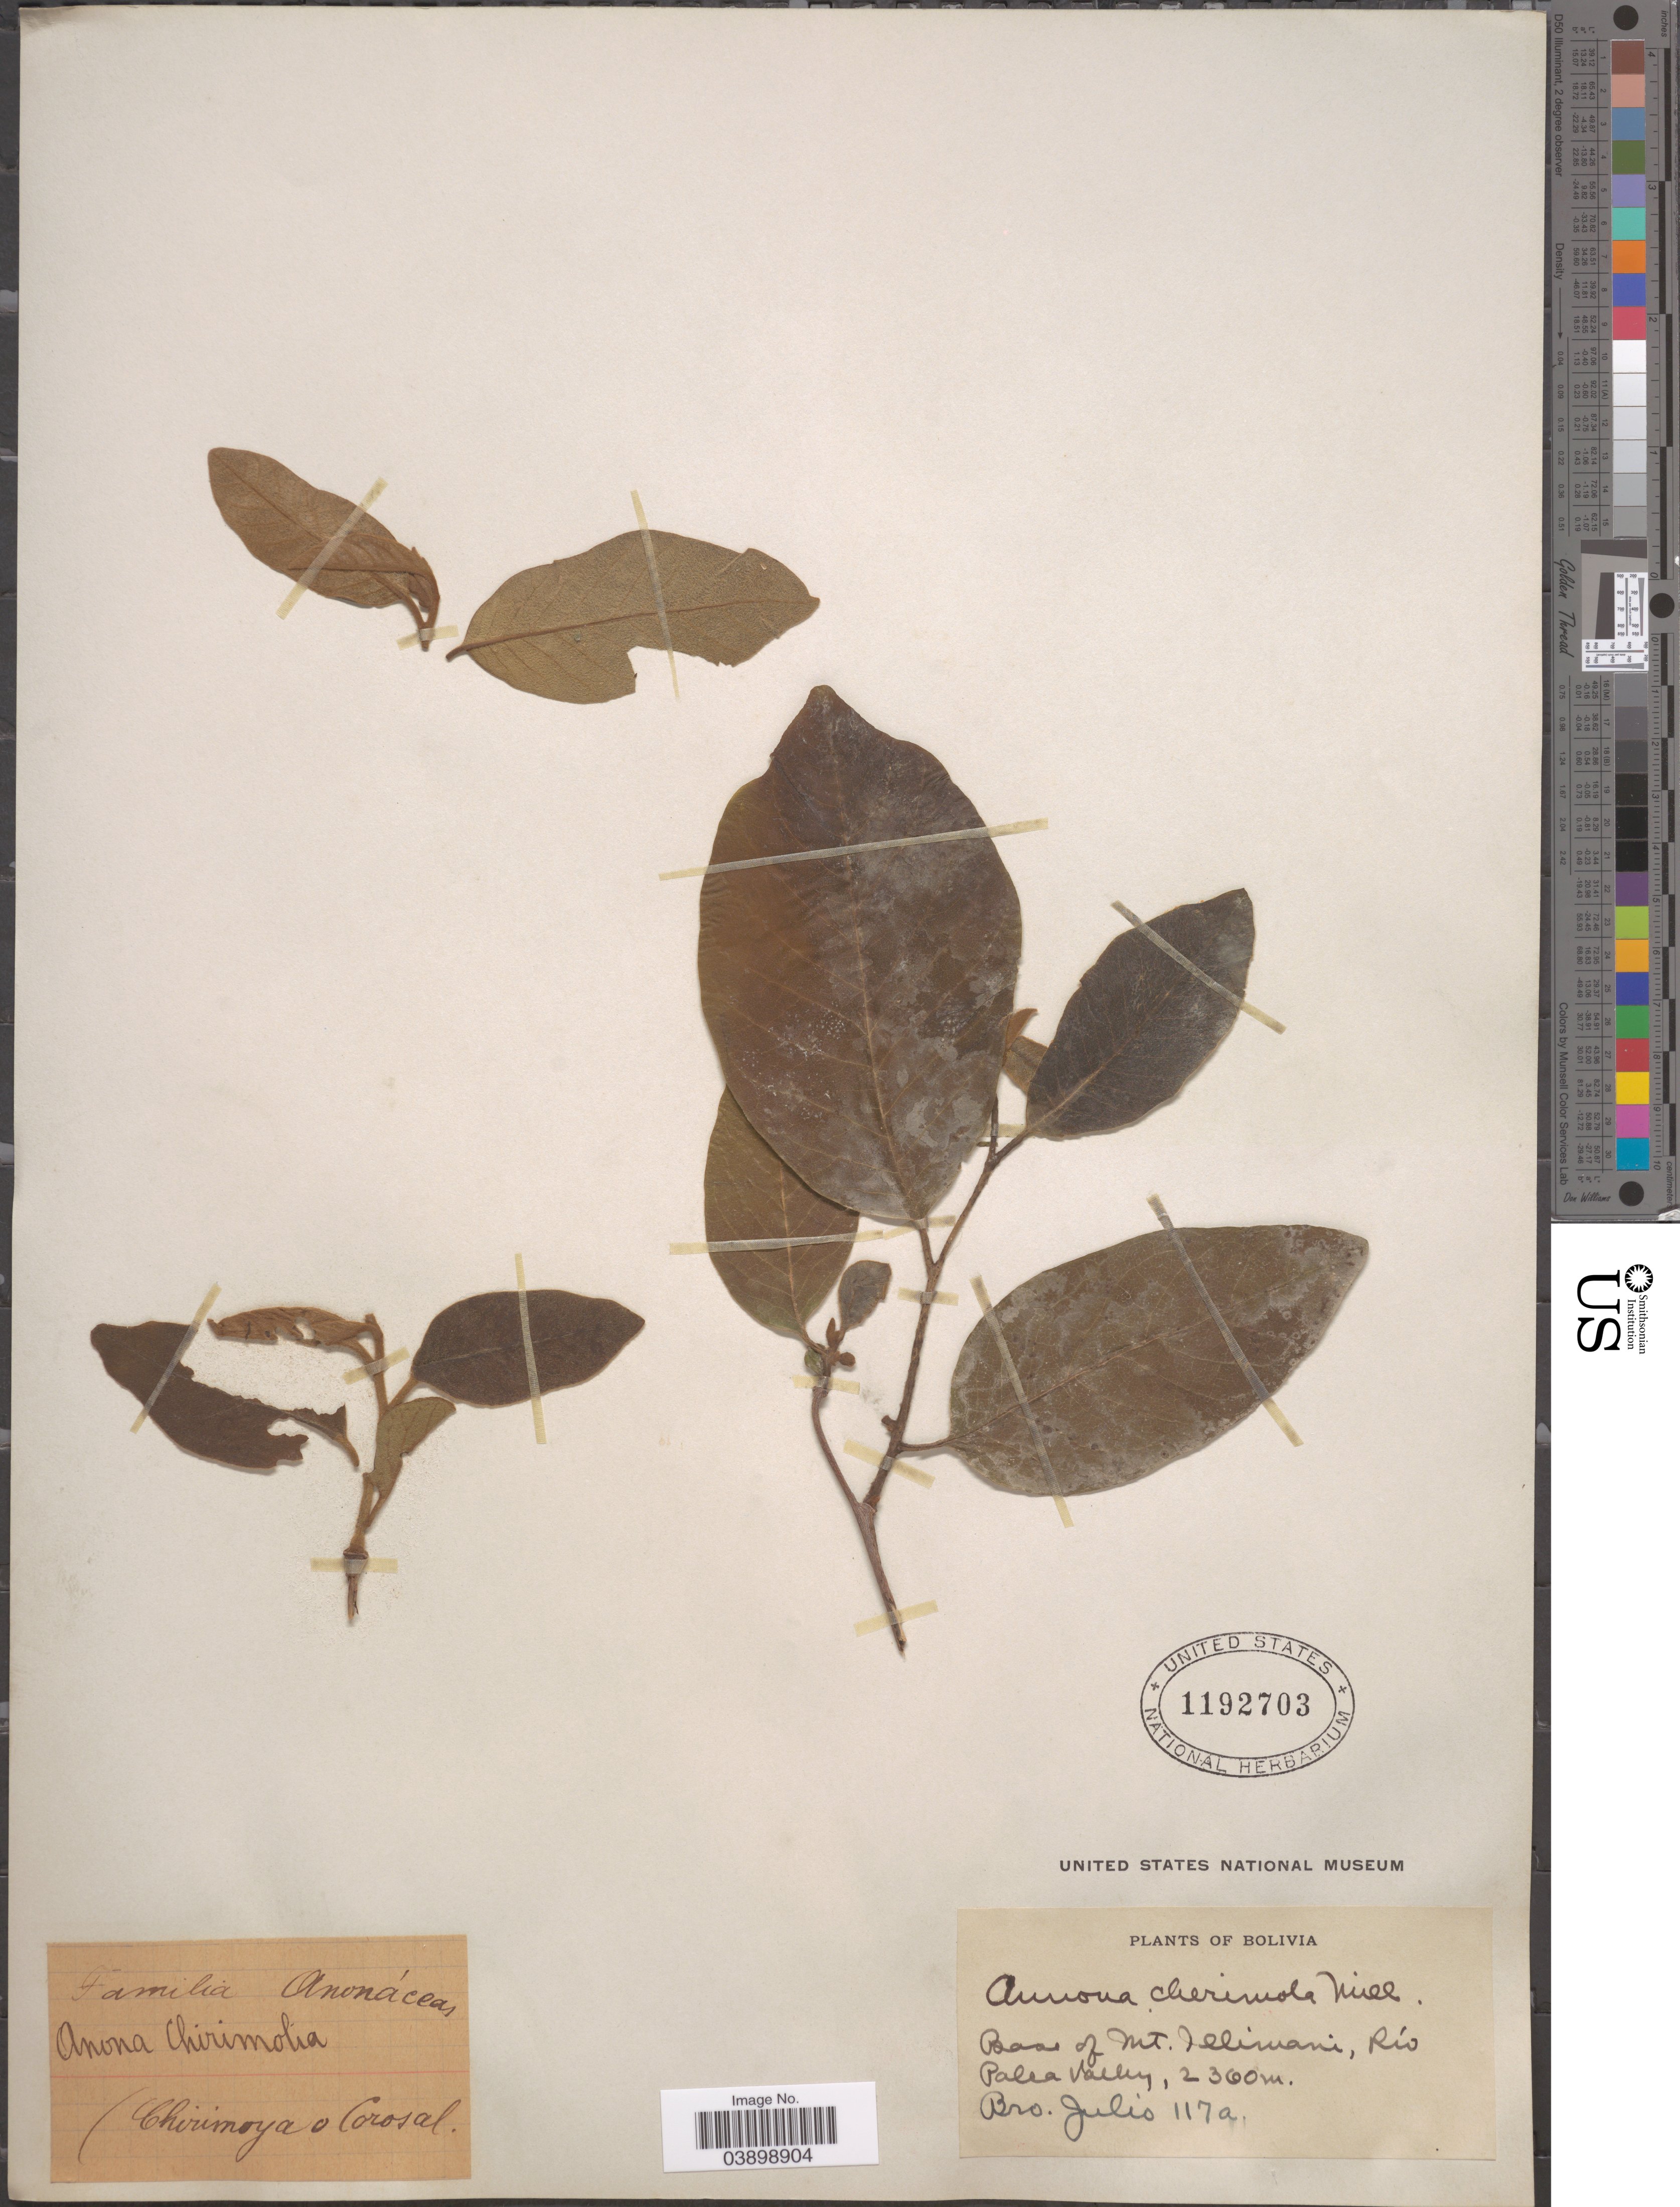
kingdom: Plantae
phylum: Tracheophyta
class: Magnoliopsida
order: Magnoliales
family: Annonaceae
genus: Annona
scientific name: Annona cherimola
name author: Mill.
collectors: Bro. Julio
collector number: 117a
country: Bolivia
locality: Base of Mt. Illimani, Río Palca Valley.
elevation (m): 2360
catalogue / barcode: US 1192703